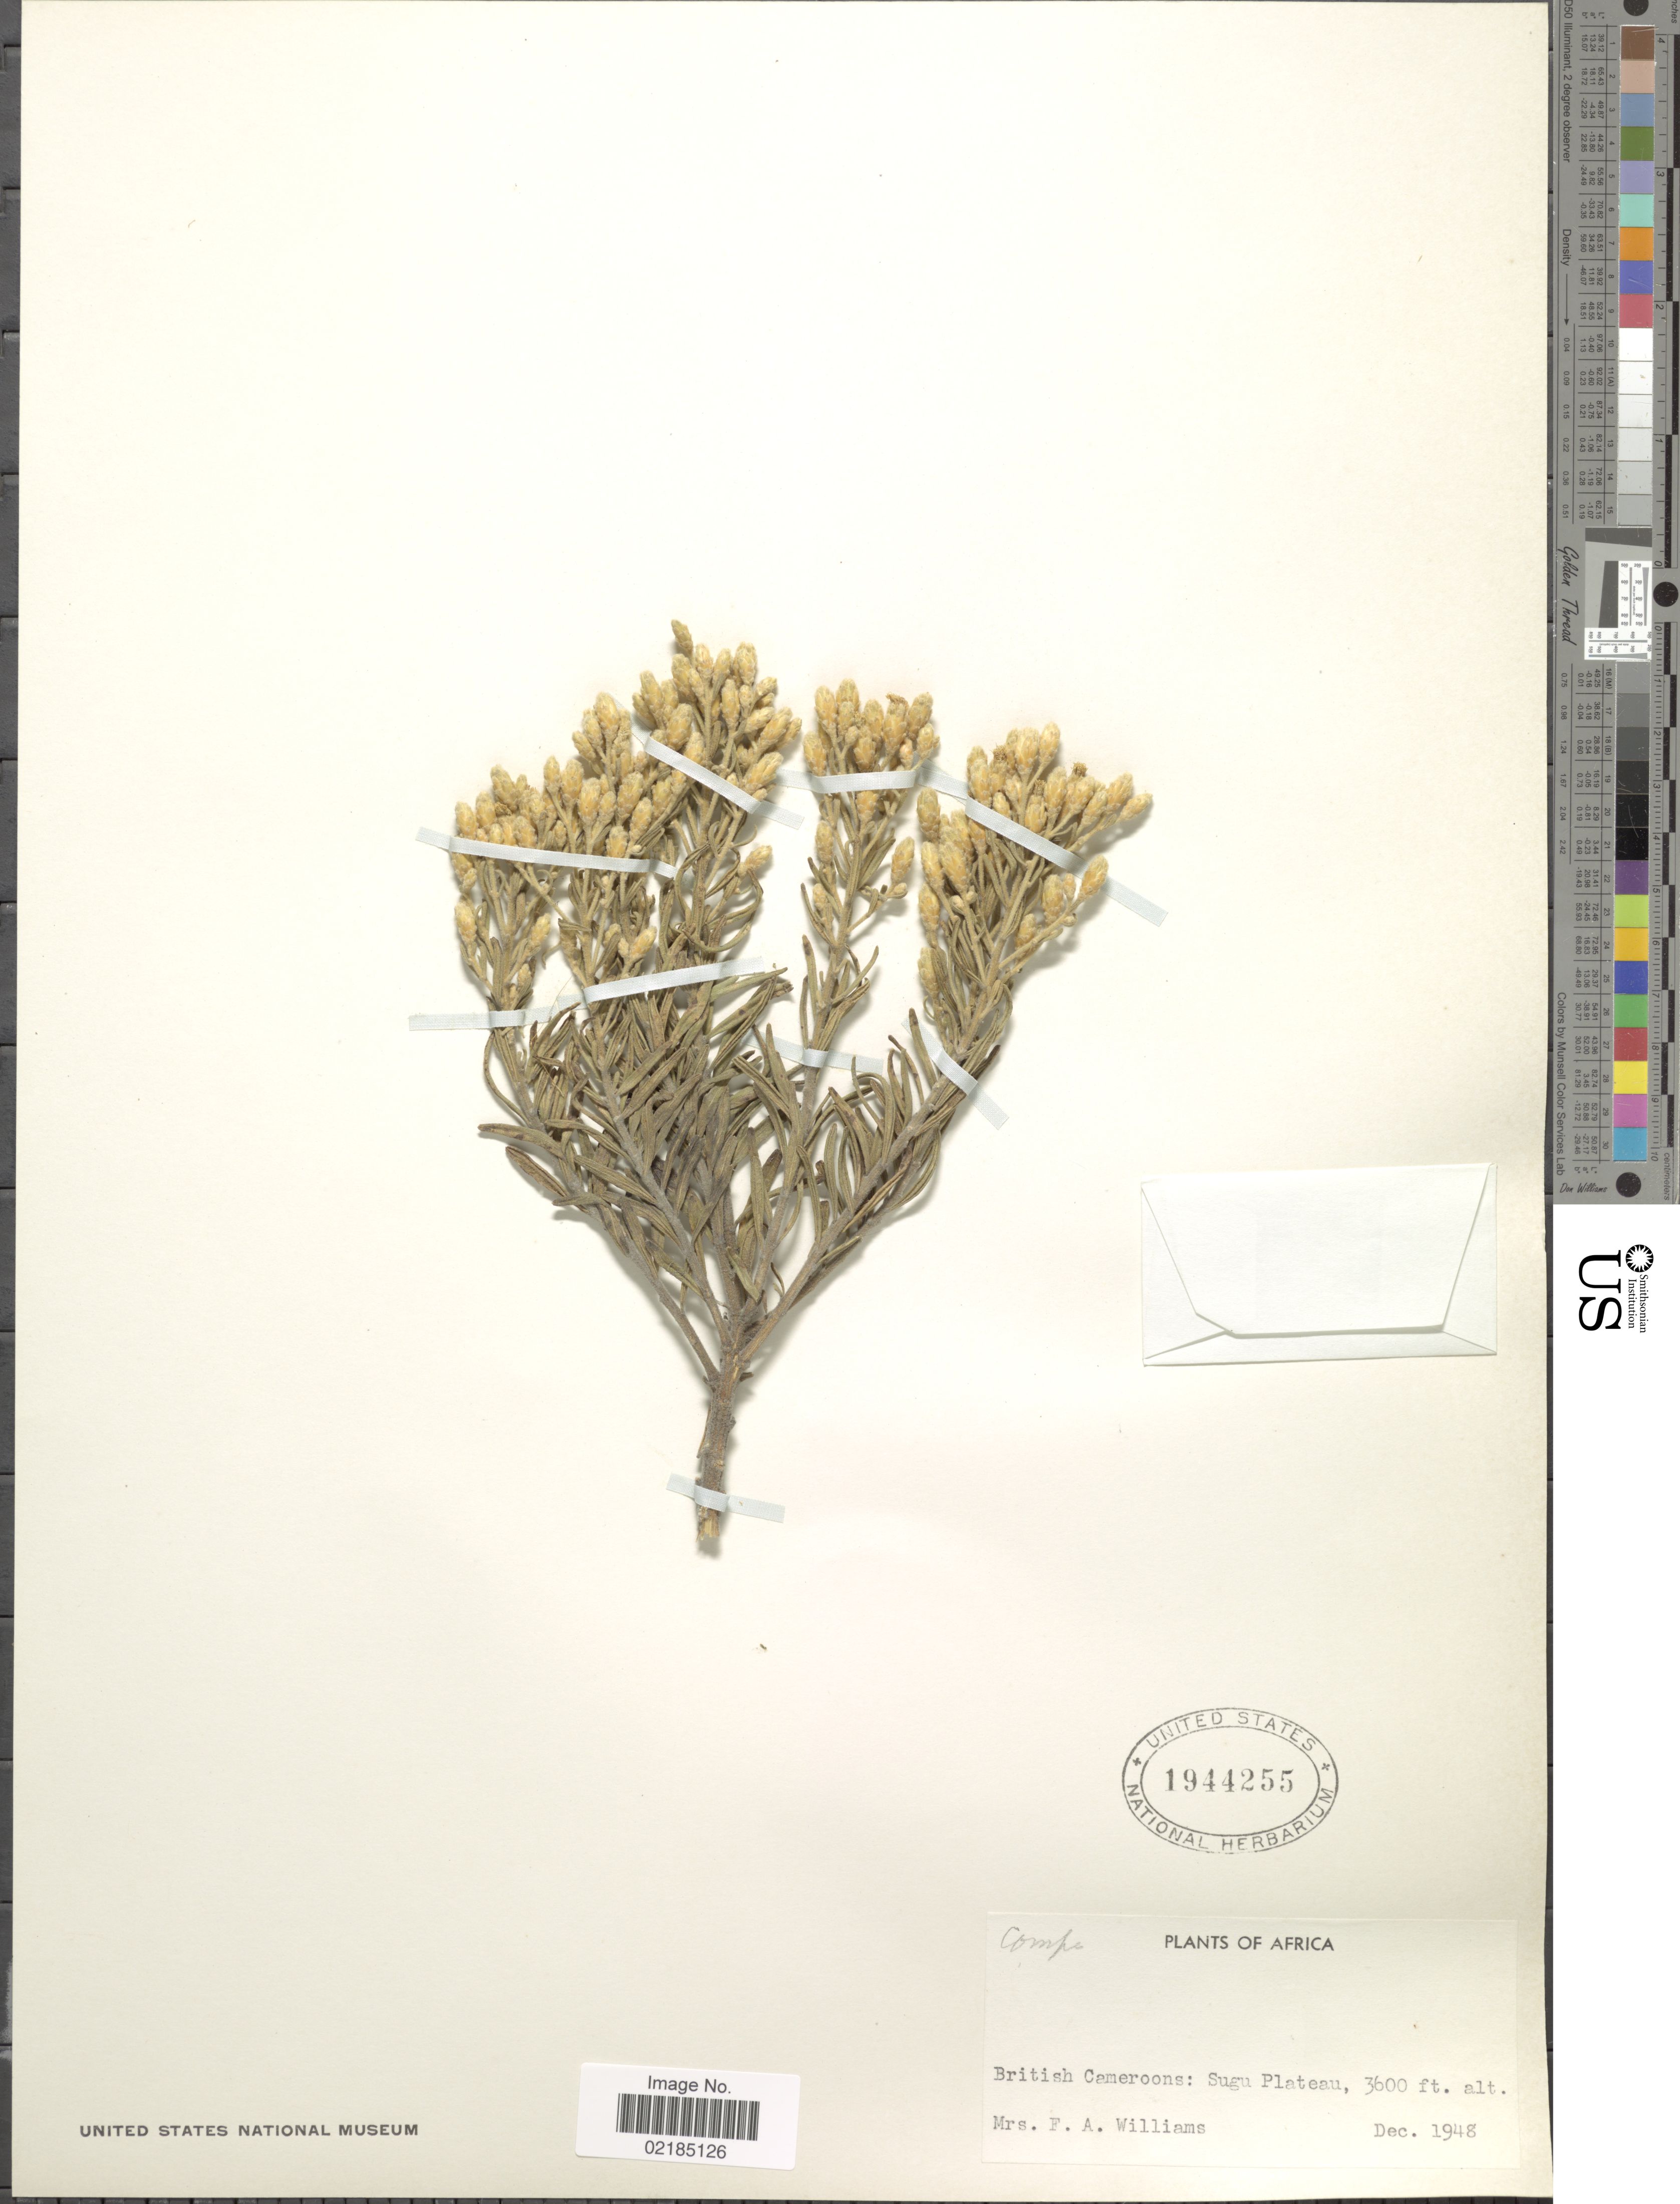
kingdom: Plantae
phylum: Tracheophyta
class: Magnoliopsida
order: Asterales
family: Asteraceae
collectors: Mrs. F. A. Williams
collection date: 1948-12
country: Cameroon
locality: British Cameroons: Sugu Plateau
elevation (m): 1097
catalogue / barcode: US 1944255